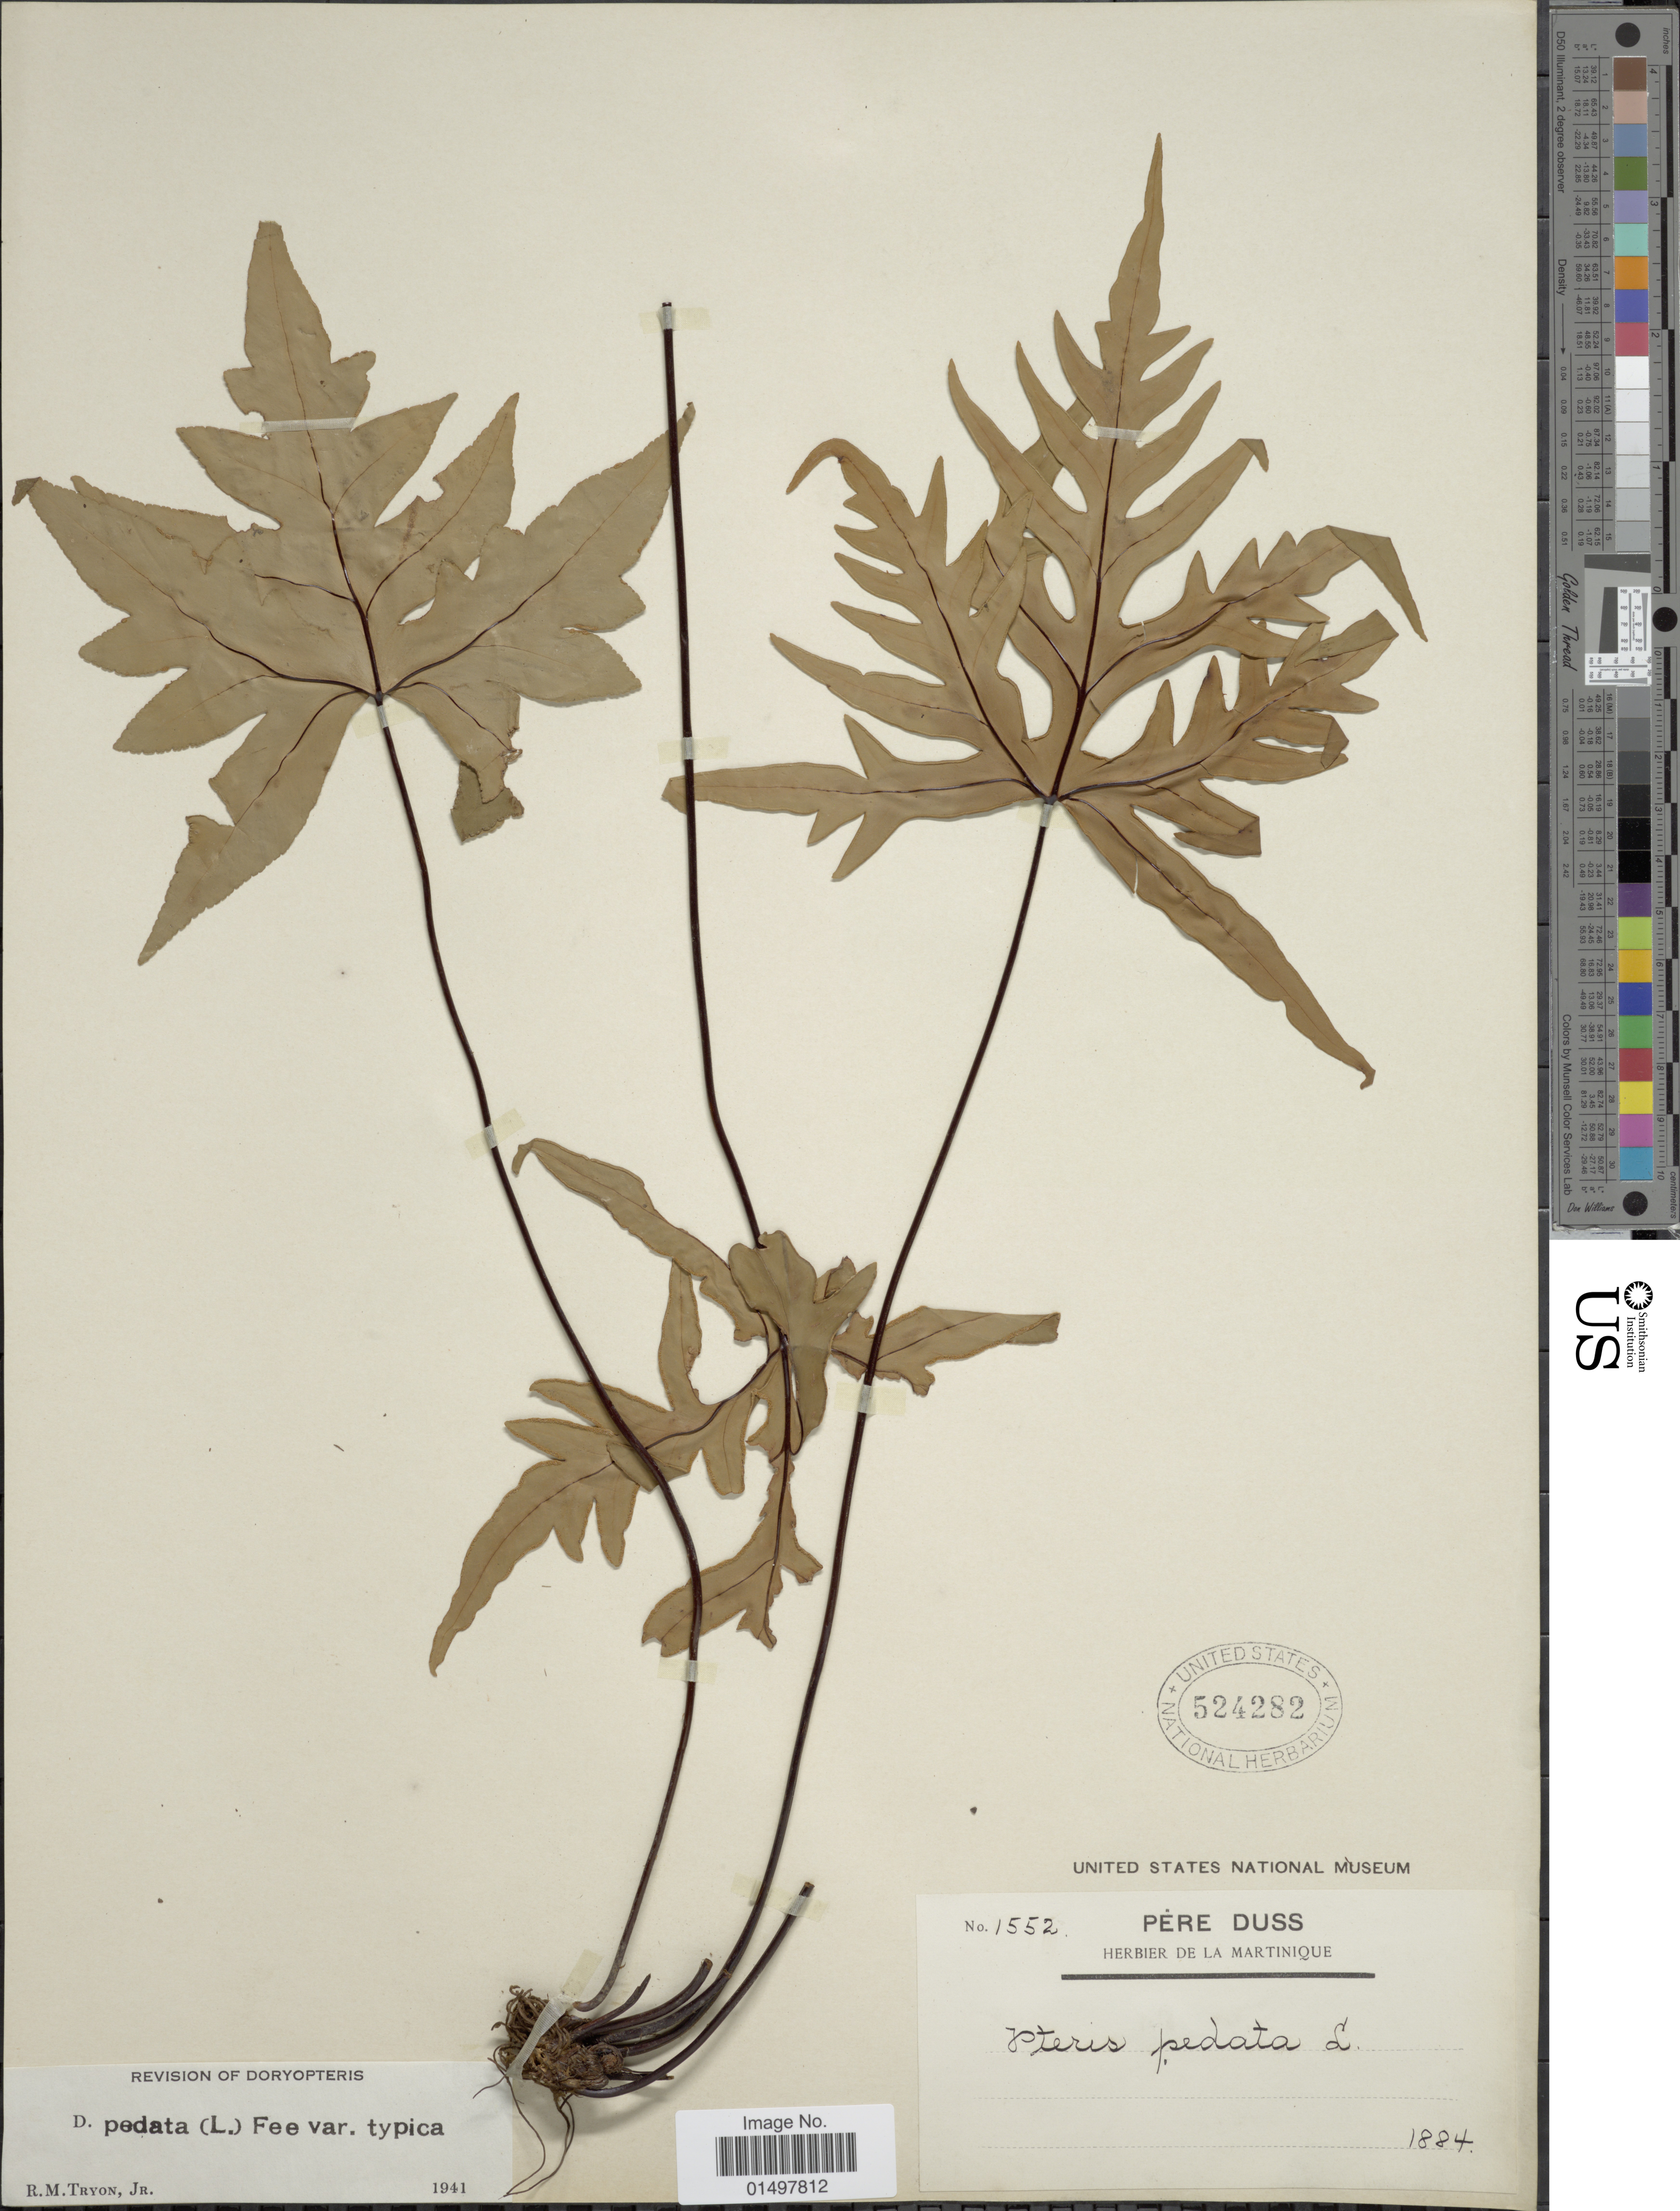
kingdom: Plantae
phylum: Tracheophyta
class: Polypodiopsida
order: Polypodiales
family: Pteridaceae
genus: Doryopteris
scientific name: Doryopteris pedata var. typica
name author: (L.) Fée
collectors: Père Duss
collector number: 1552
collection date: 1884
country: Martinique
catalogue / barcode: US 524282